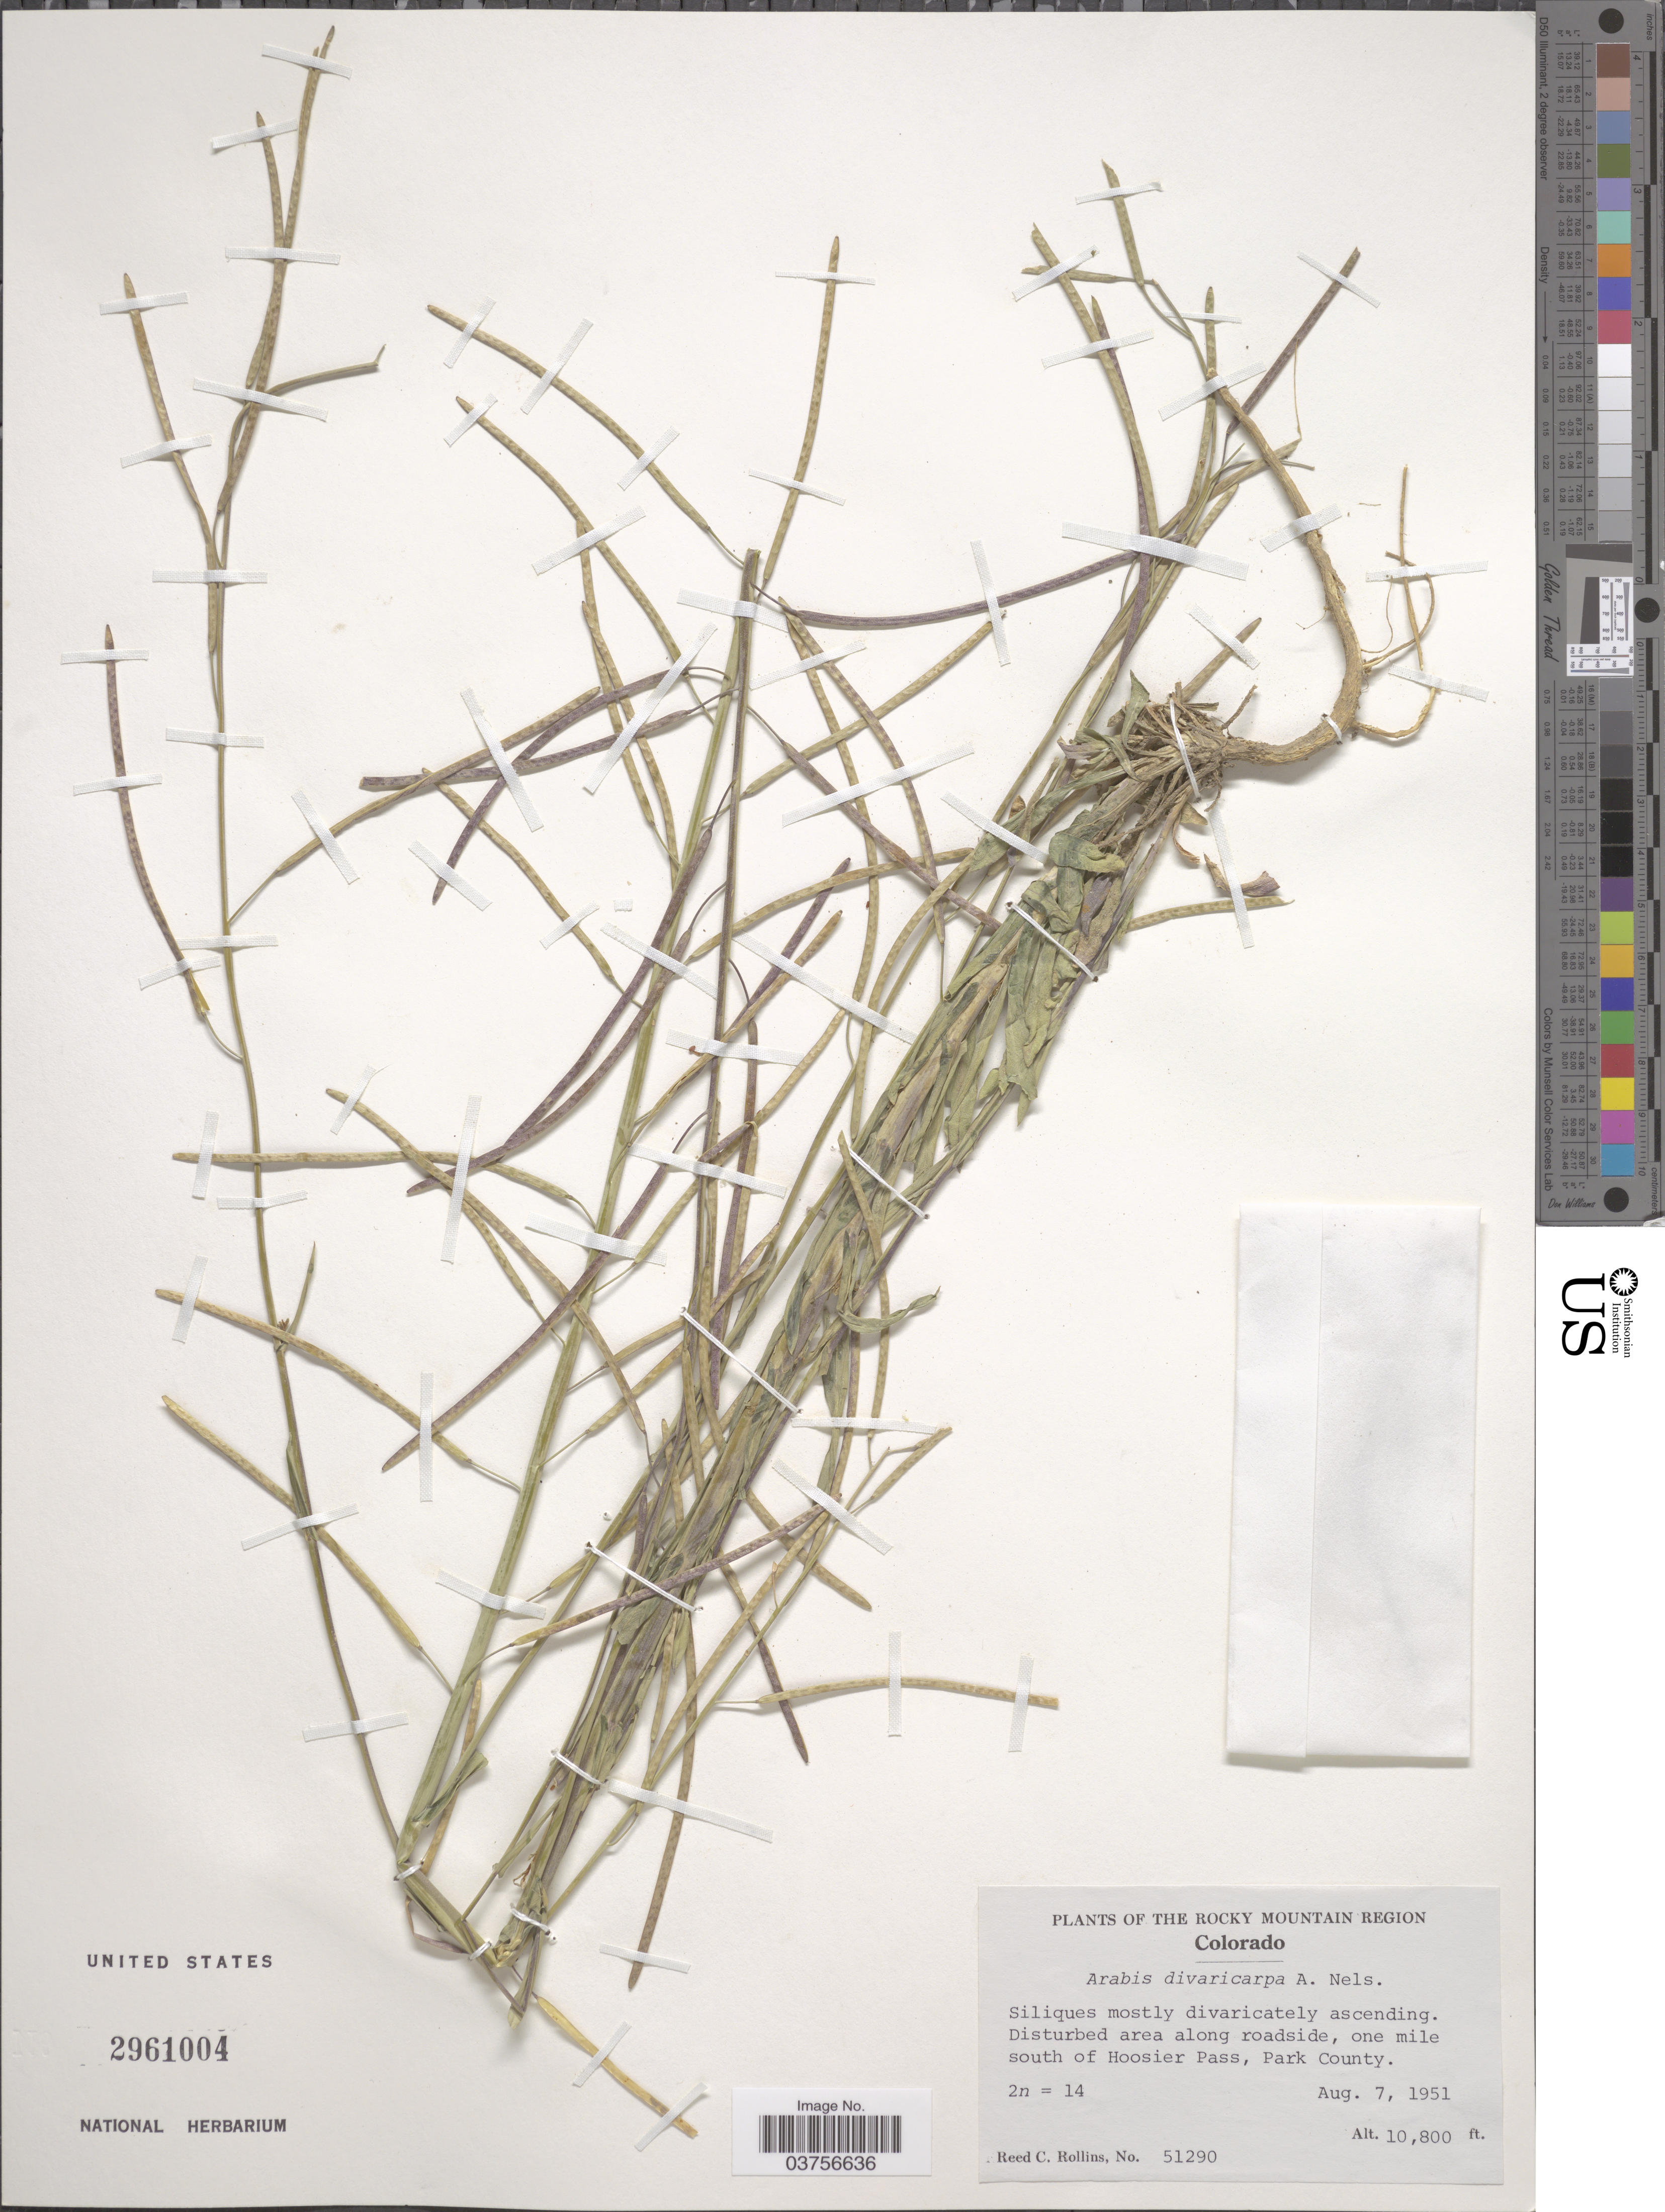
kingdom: Plantae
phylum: Tracheophyta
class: Magnoliopsida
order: Brassicales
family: Brassicaceae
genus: Arabis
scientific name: Arabis divaricarpa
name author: A. Nelson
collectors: R. C. Rollins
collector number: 51290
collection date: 1951-08-07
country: United States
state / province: Colorado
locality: The Rocky Mountain Region. One mile south of Hoosier Pass, Park County.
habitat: disturbed area along roadside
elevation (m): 3292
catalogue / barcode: US 2961004